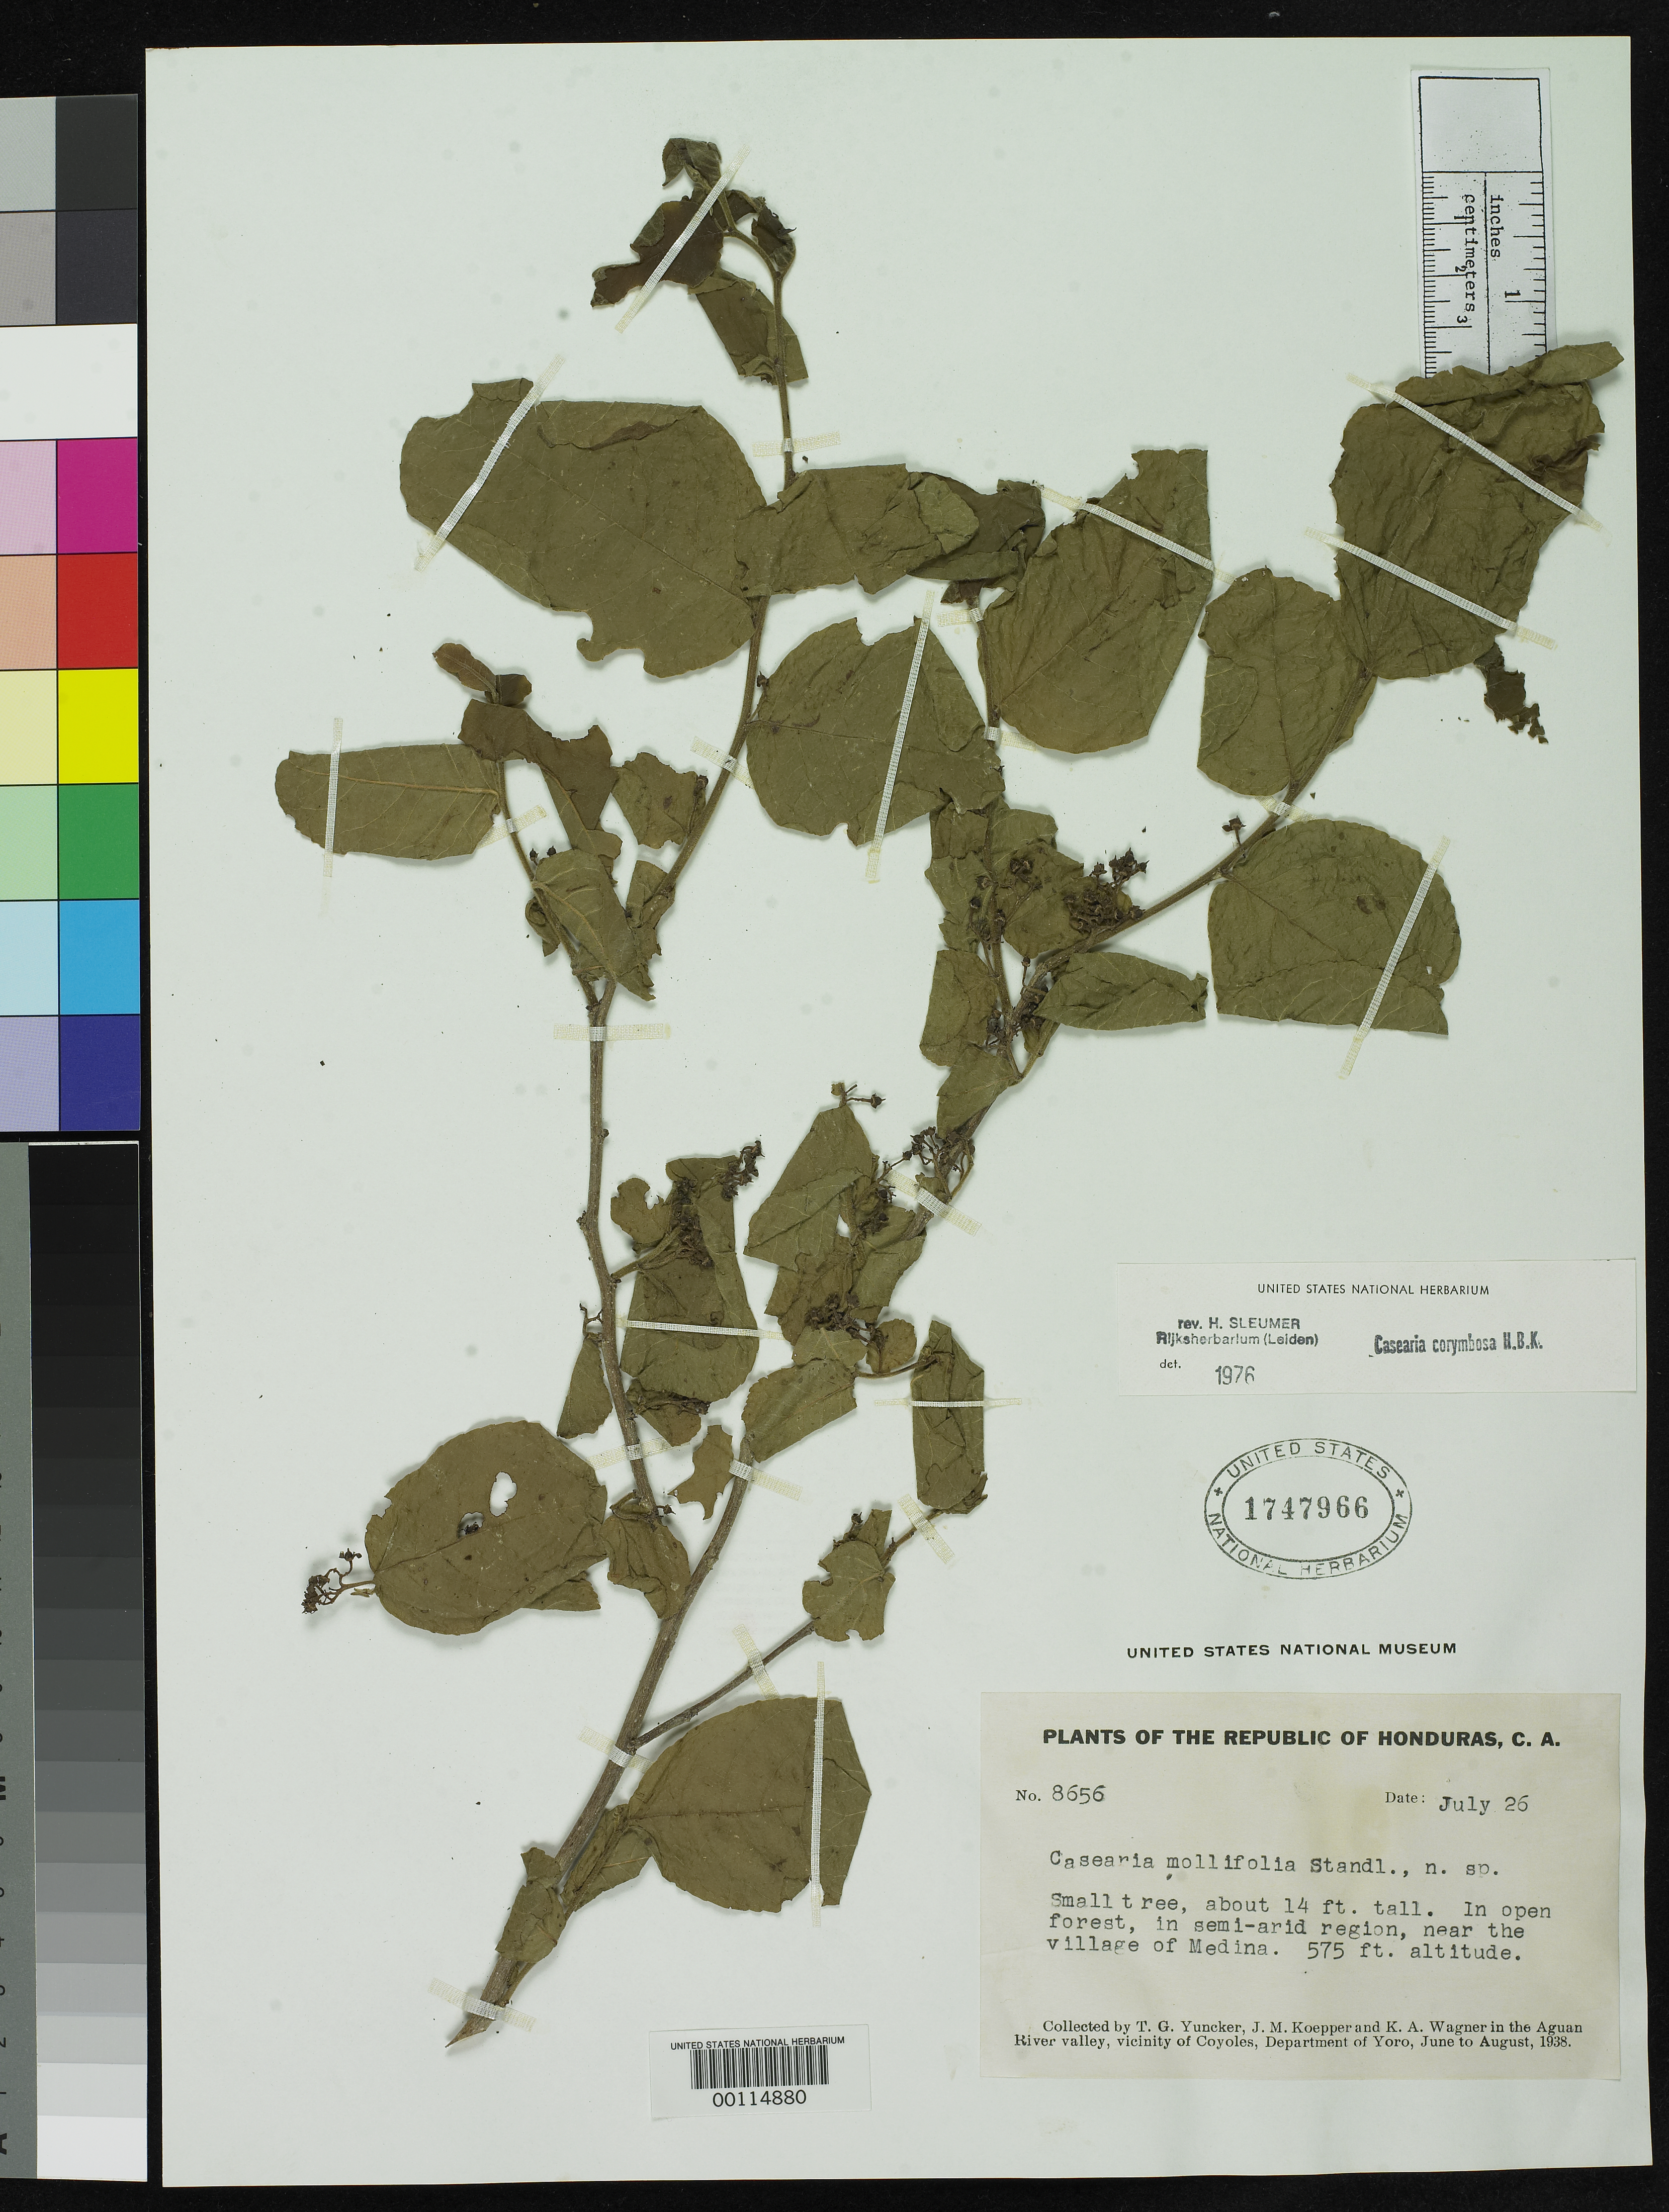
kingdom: Plantae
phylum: Tracheophyta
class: Magnoliopsida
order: Malpighiales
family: Salicaceae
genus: Casearia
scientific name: Casearia mollifolia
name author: Standl. in Yunck.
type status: Isotype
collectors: T. G. Yuncker, J. M. Koepper & K. A. Wagner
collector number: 8656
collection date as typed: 26 Jul 1938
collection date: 1938-07-26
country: Honduras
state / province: Yoro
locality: Medina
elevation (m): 170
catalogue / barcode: US 1747966